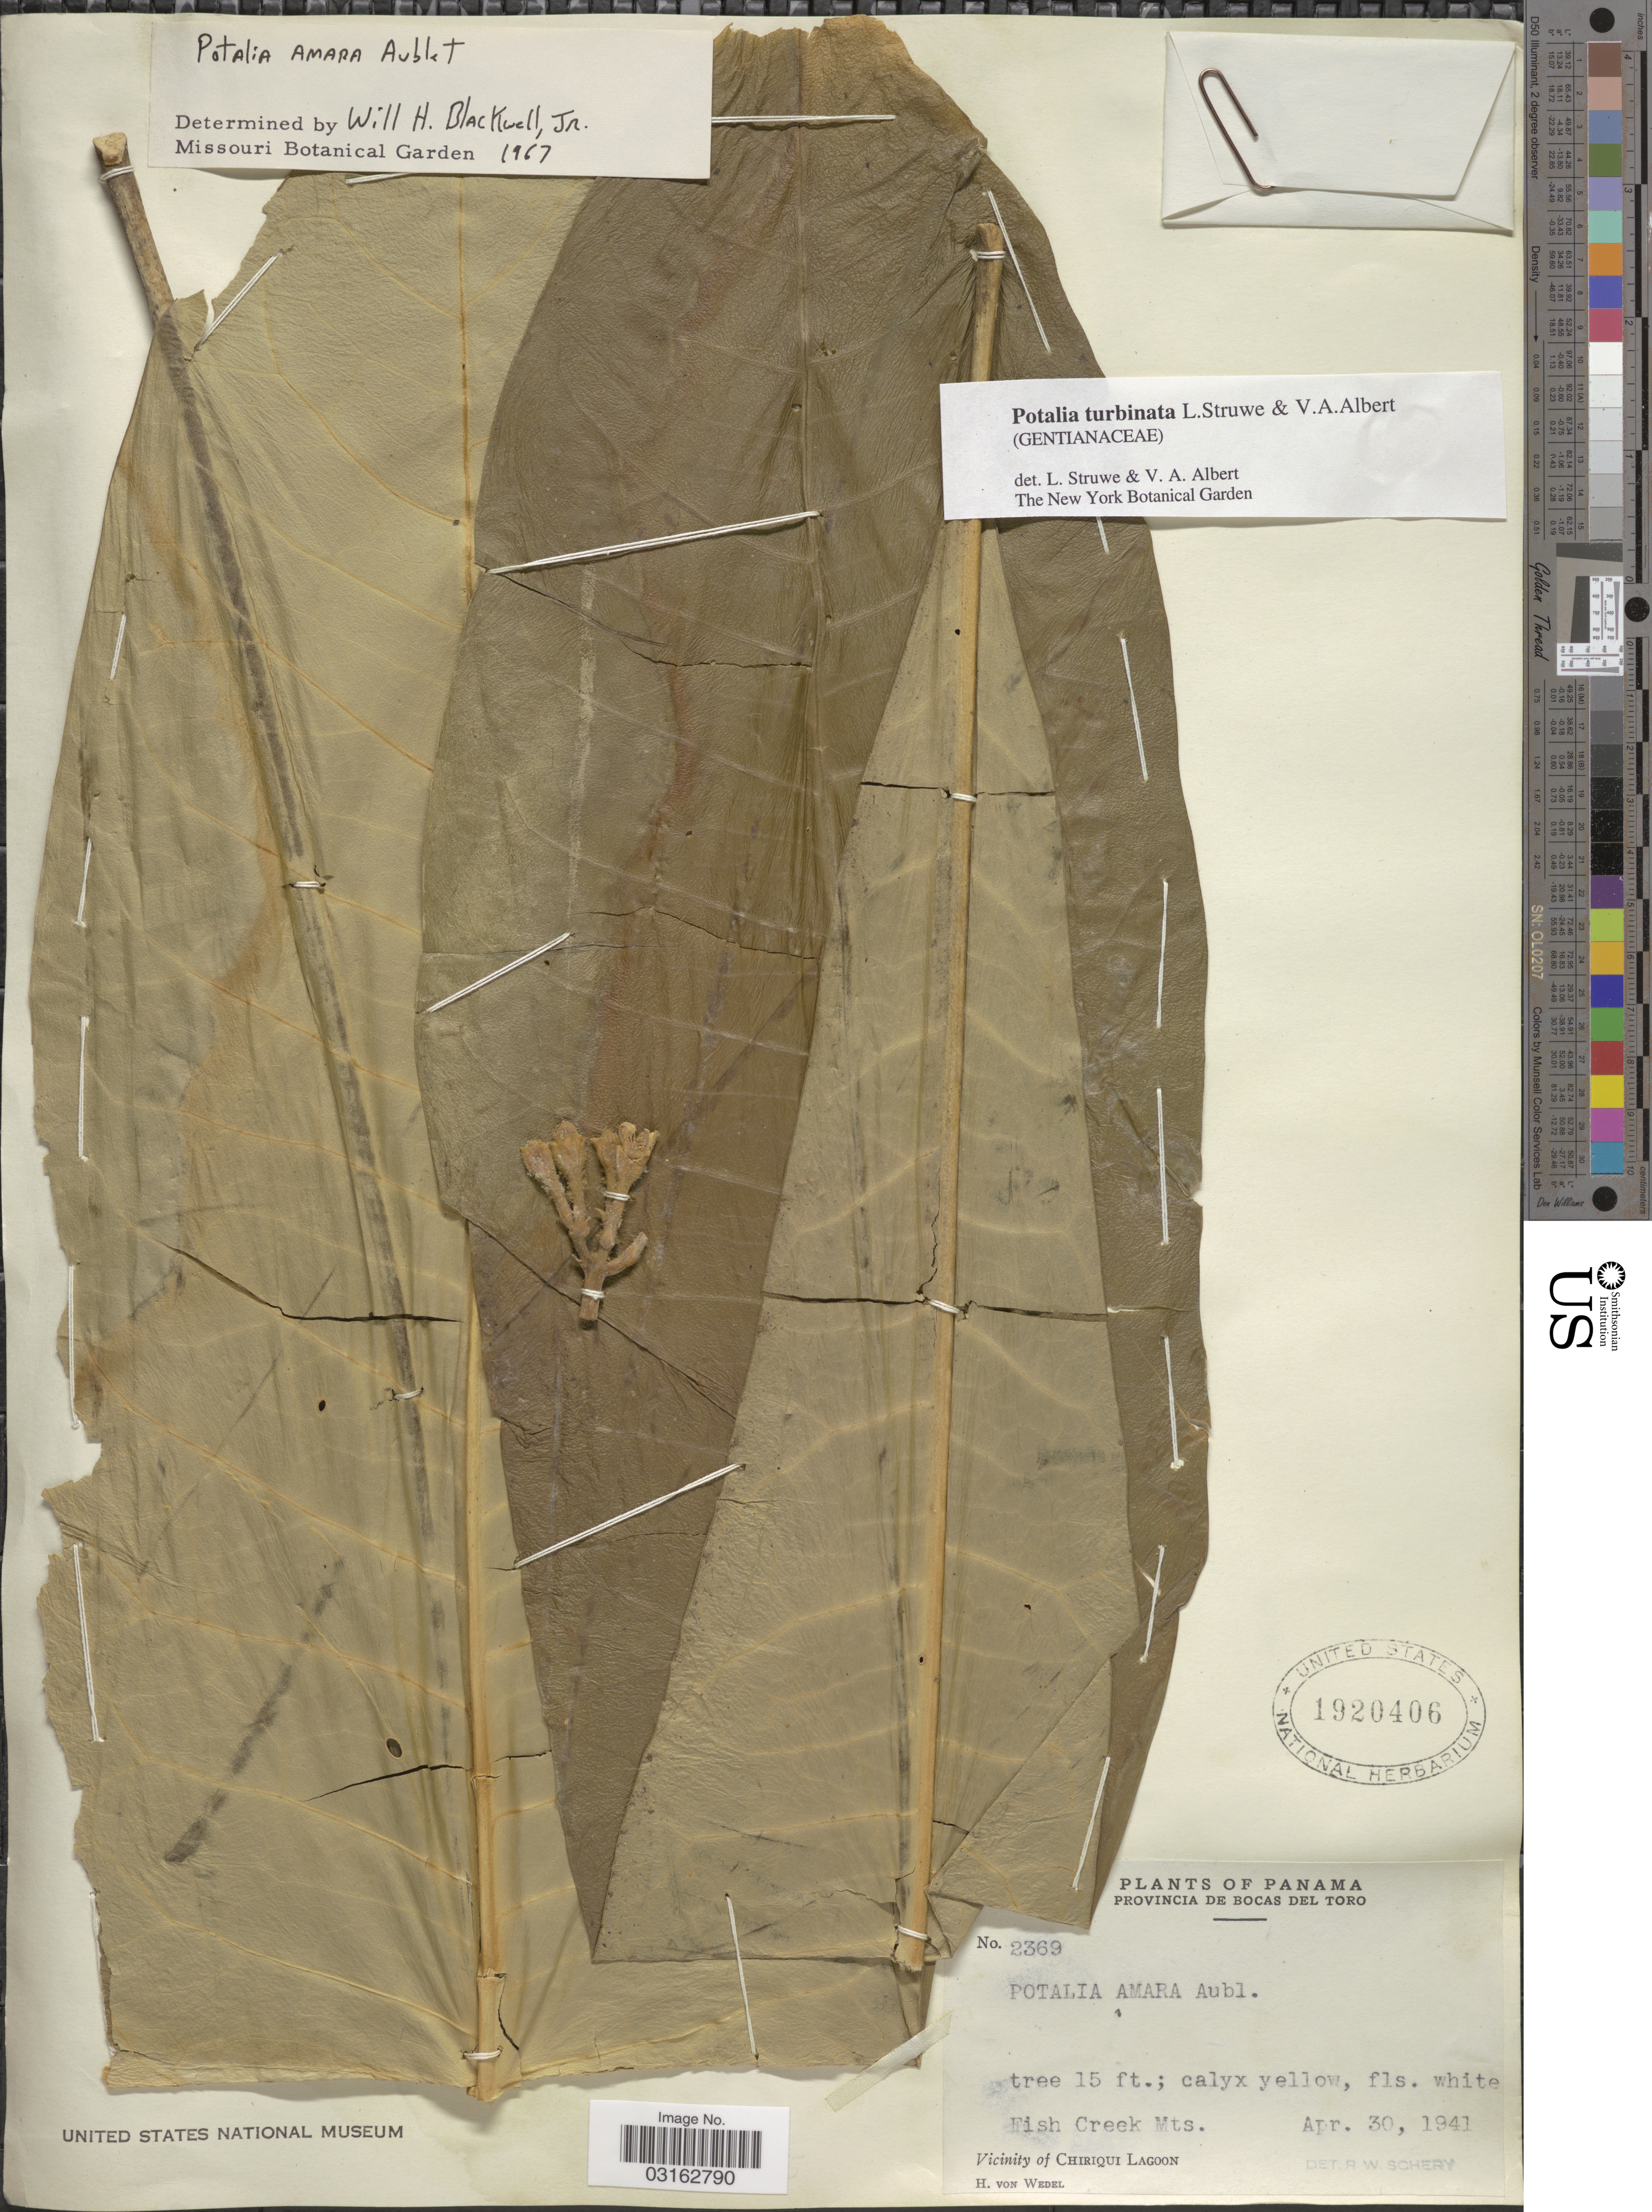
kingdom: Plantae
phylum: Tracheophyta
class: Magnoliopsida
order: Gentianales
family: Gentianaceae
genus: Potalia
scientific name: Potalia turbinata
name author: Struwe & V.A. Albert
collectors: H. von Wedel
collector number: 2369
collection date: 1941-04-30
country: Panama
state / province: Bocas del Toro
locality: Provincia De Bocas Del Toro, Fish Creek Mts., Vicinity of Chiriqui Lagoon.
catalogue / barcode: US 1920406